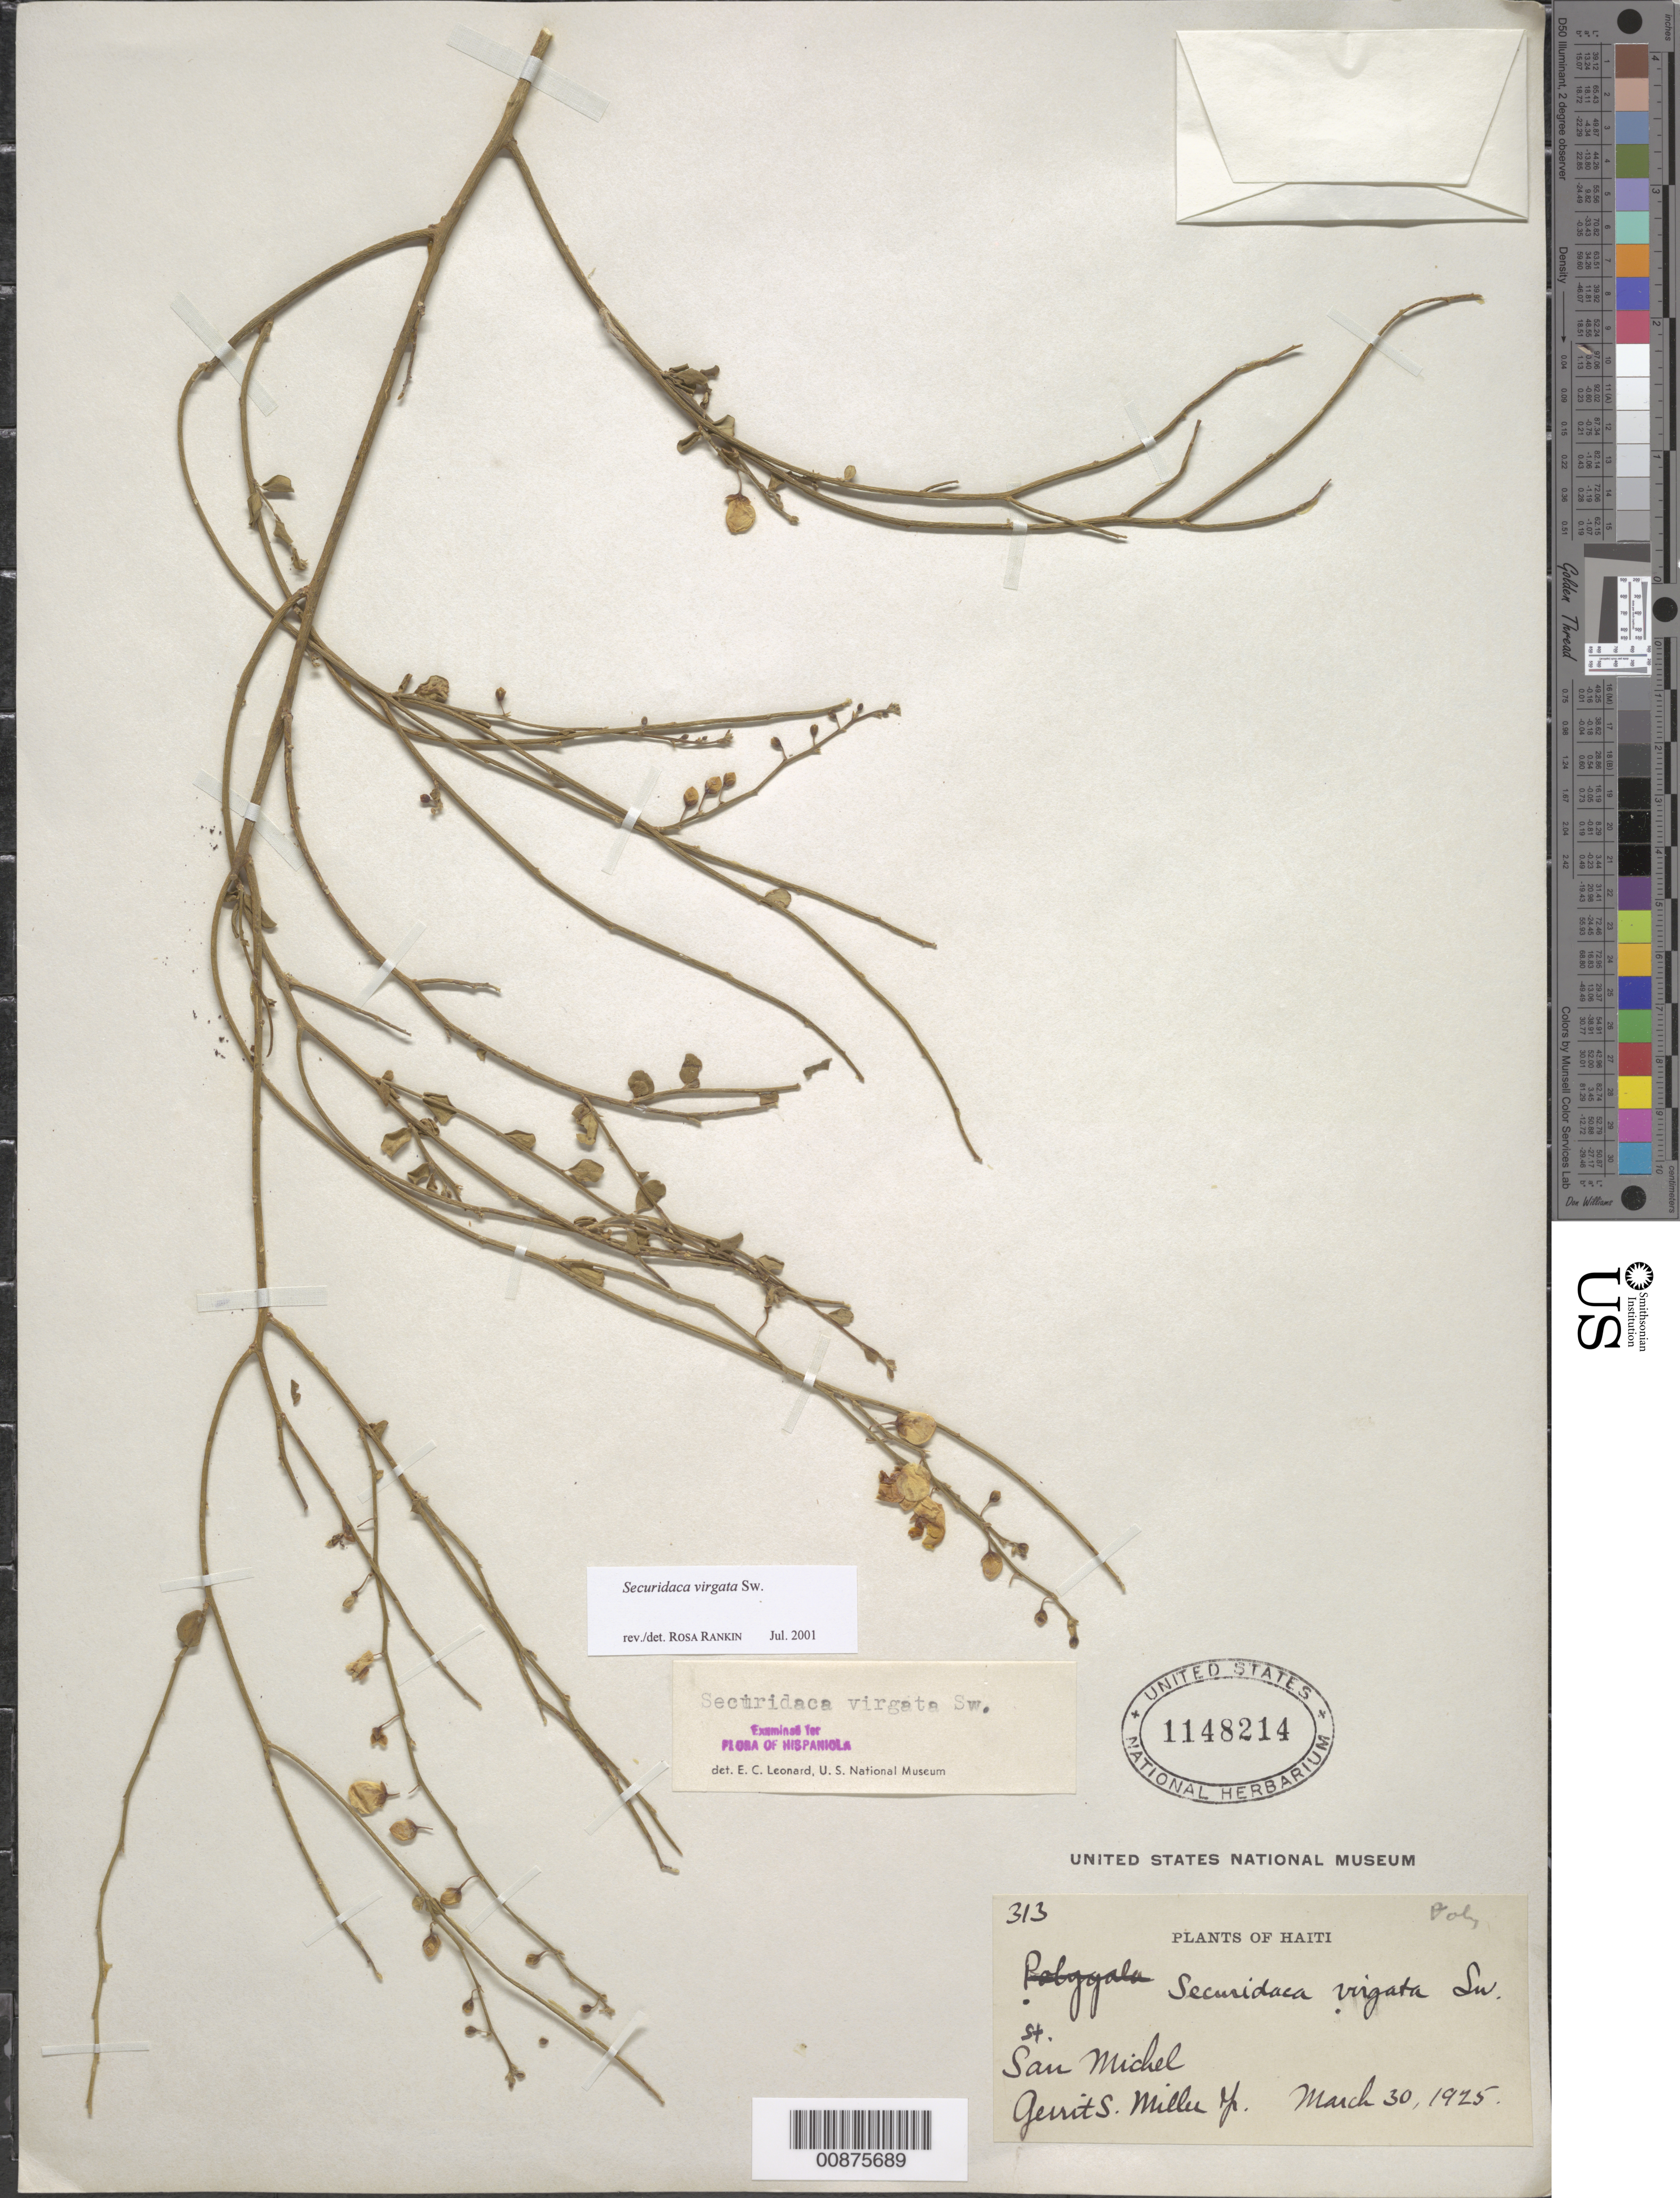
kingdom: Plantae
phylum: Tracheophyta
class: Magnoliopsida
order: Fabales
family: Polygalaceae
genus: Securidaca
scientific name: Securidaca virgata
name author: Sw.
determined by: Rankin Rodriguez, Rosa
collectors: G. S. Miller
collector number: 313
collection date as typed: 30 Mar 1925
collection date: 1925-03-30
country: Haiti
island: Hispaniola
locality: San Michel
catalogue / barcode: US 1148214